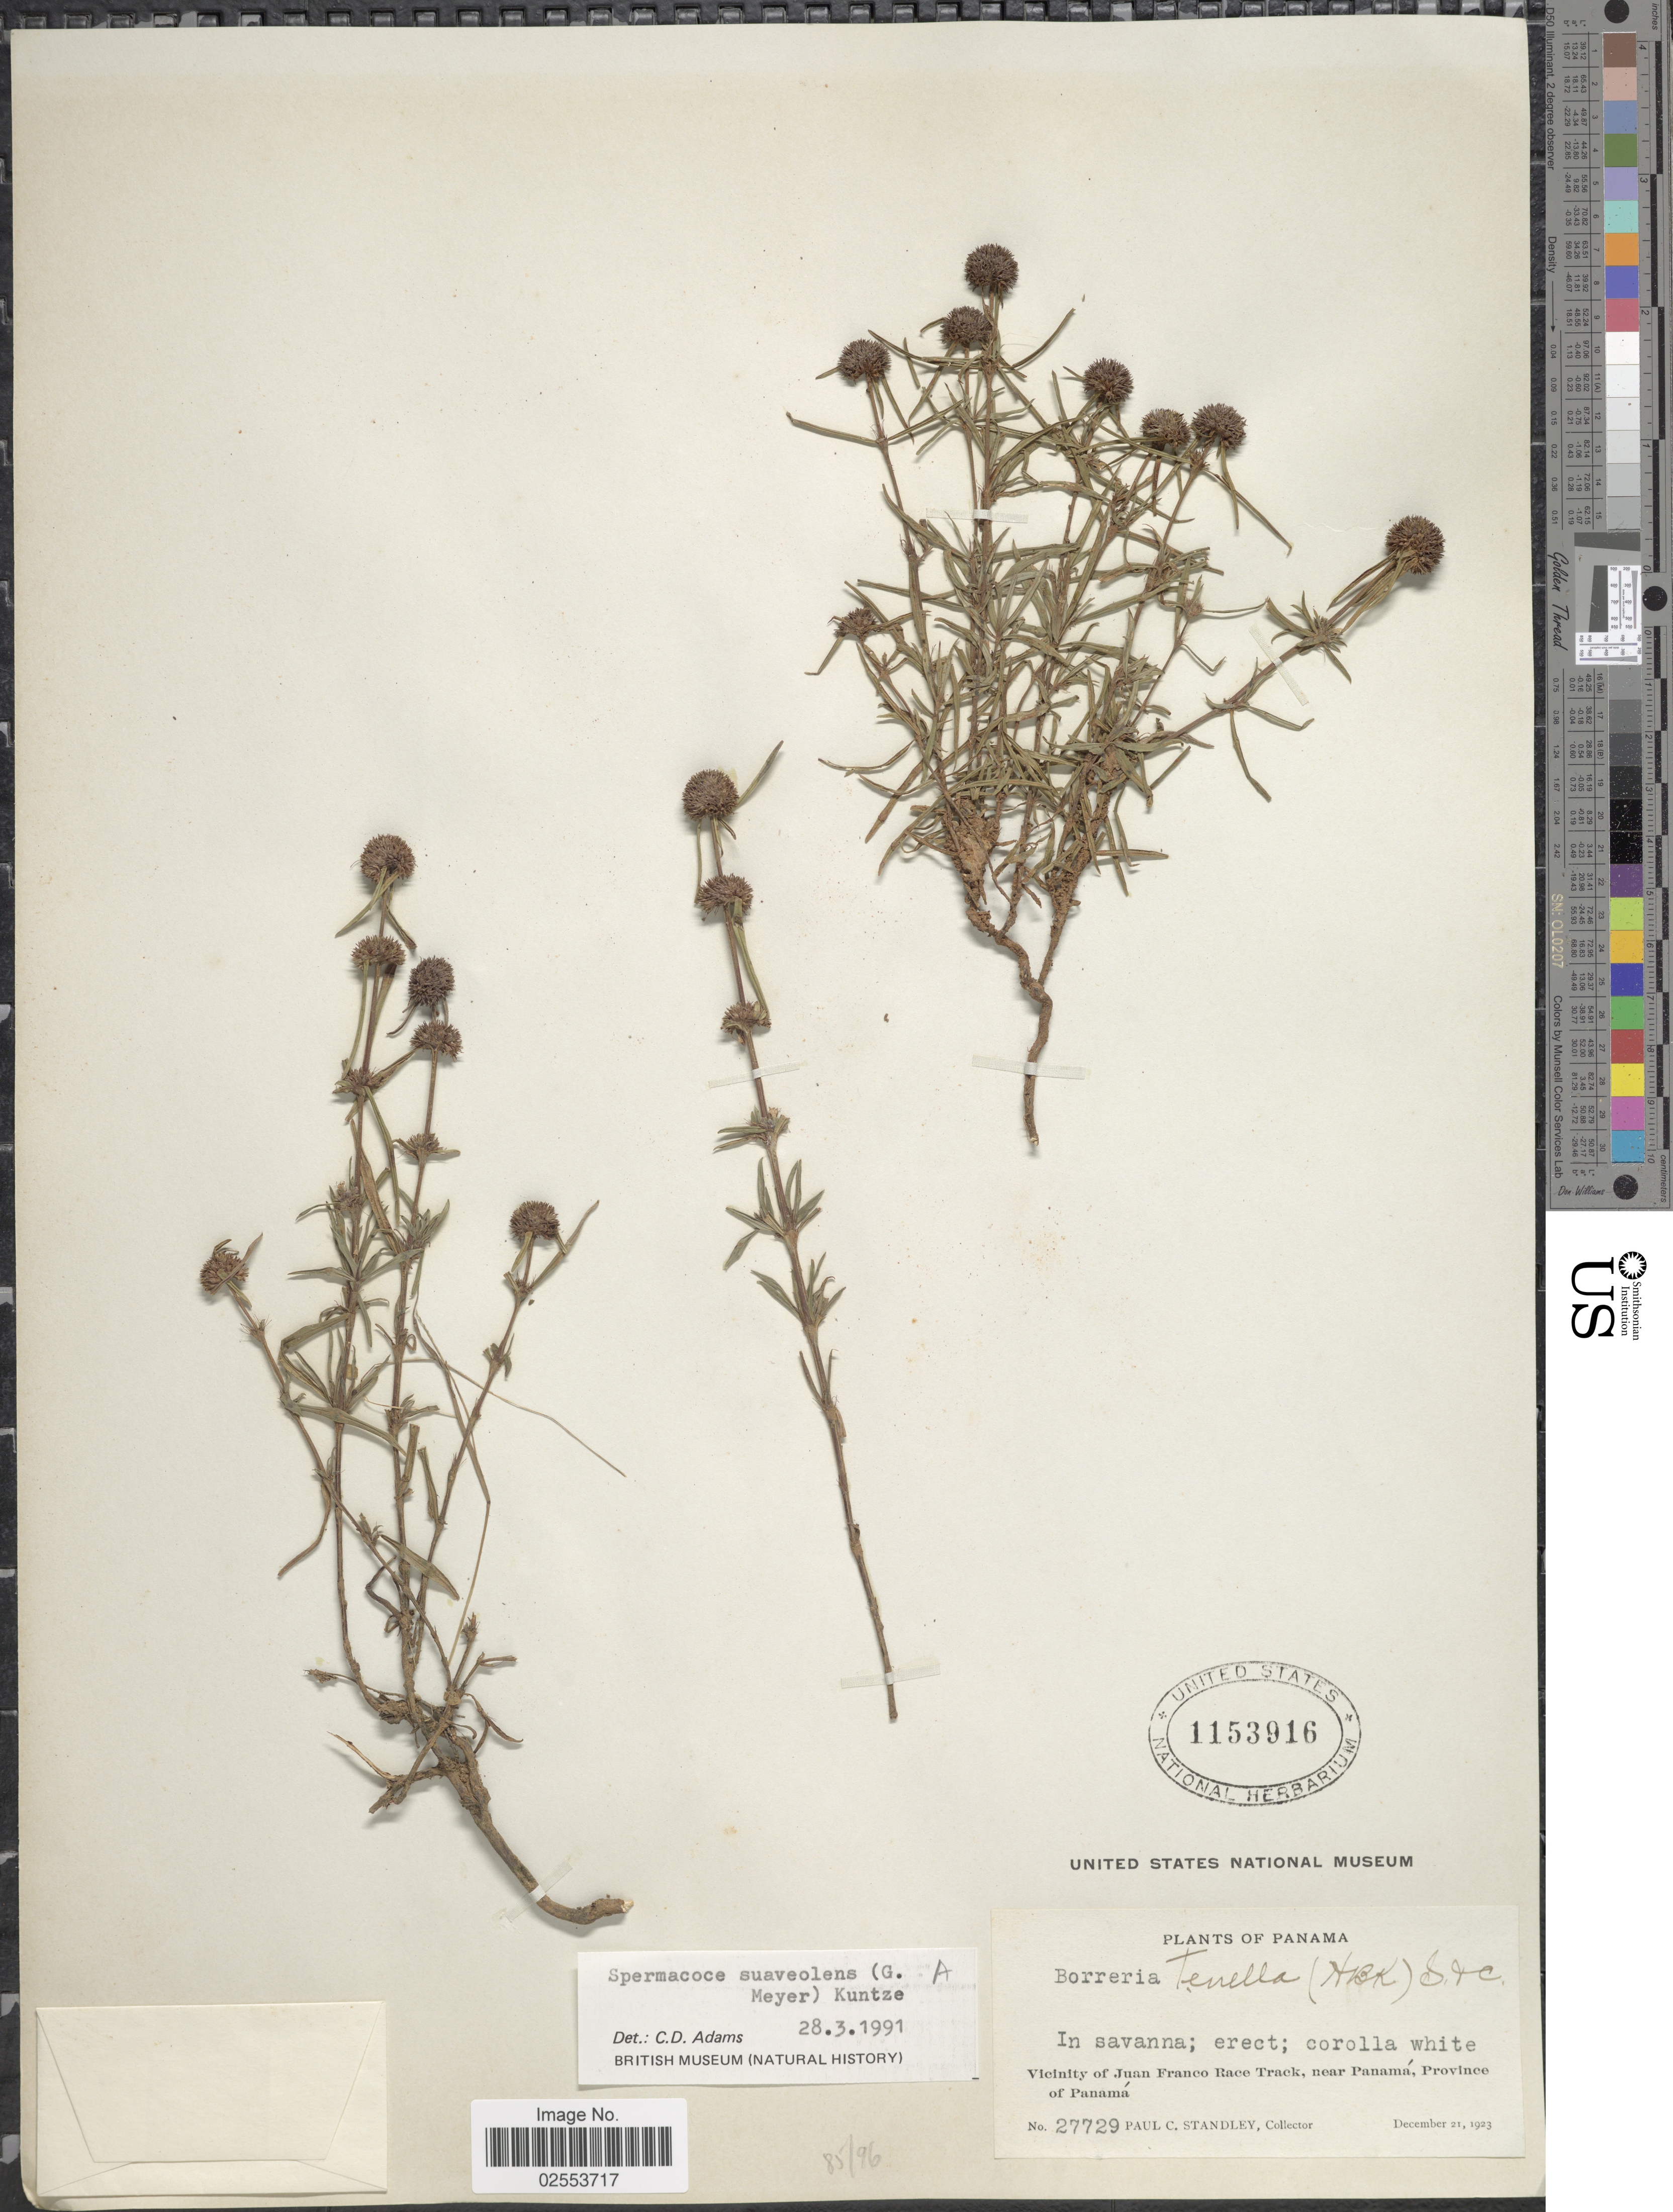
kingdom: Plantae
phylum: Tracheophyta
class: Magnoliopsida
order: Gentianales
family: Rubiaceae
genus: Spermacoce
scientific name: Spermacoce suaveolens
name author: (G. Mey.) Kuntze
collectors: P. C. Standley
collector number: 27729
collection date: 1923-12-21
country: Panama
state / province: Panamá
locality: In savanna, Vicinity of Juan Franco Race Track, near Panama.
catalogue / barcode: US 1153916